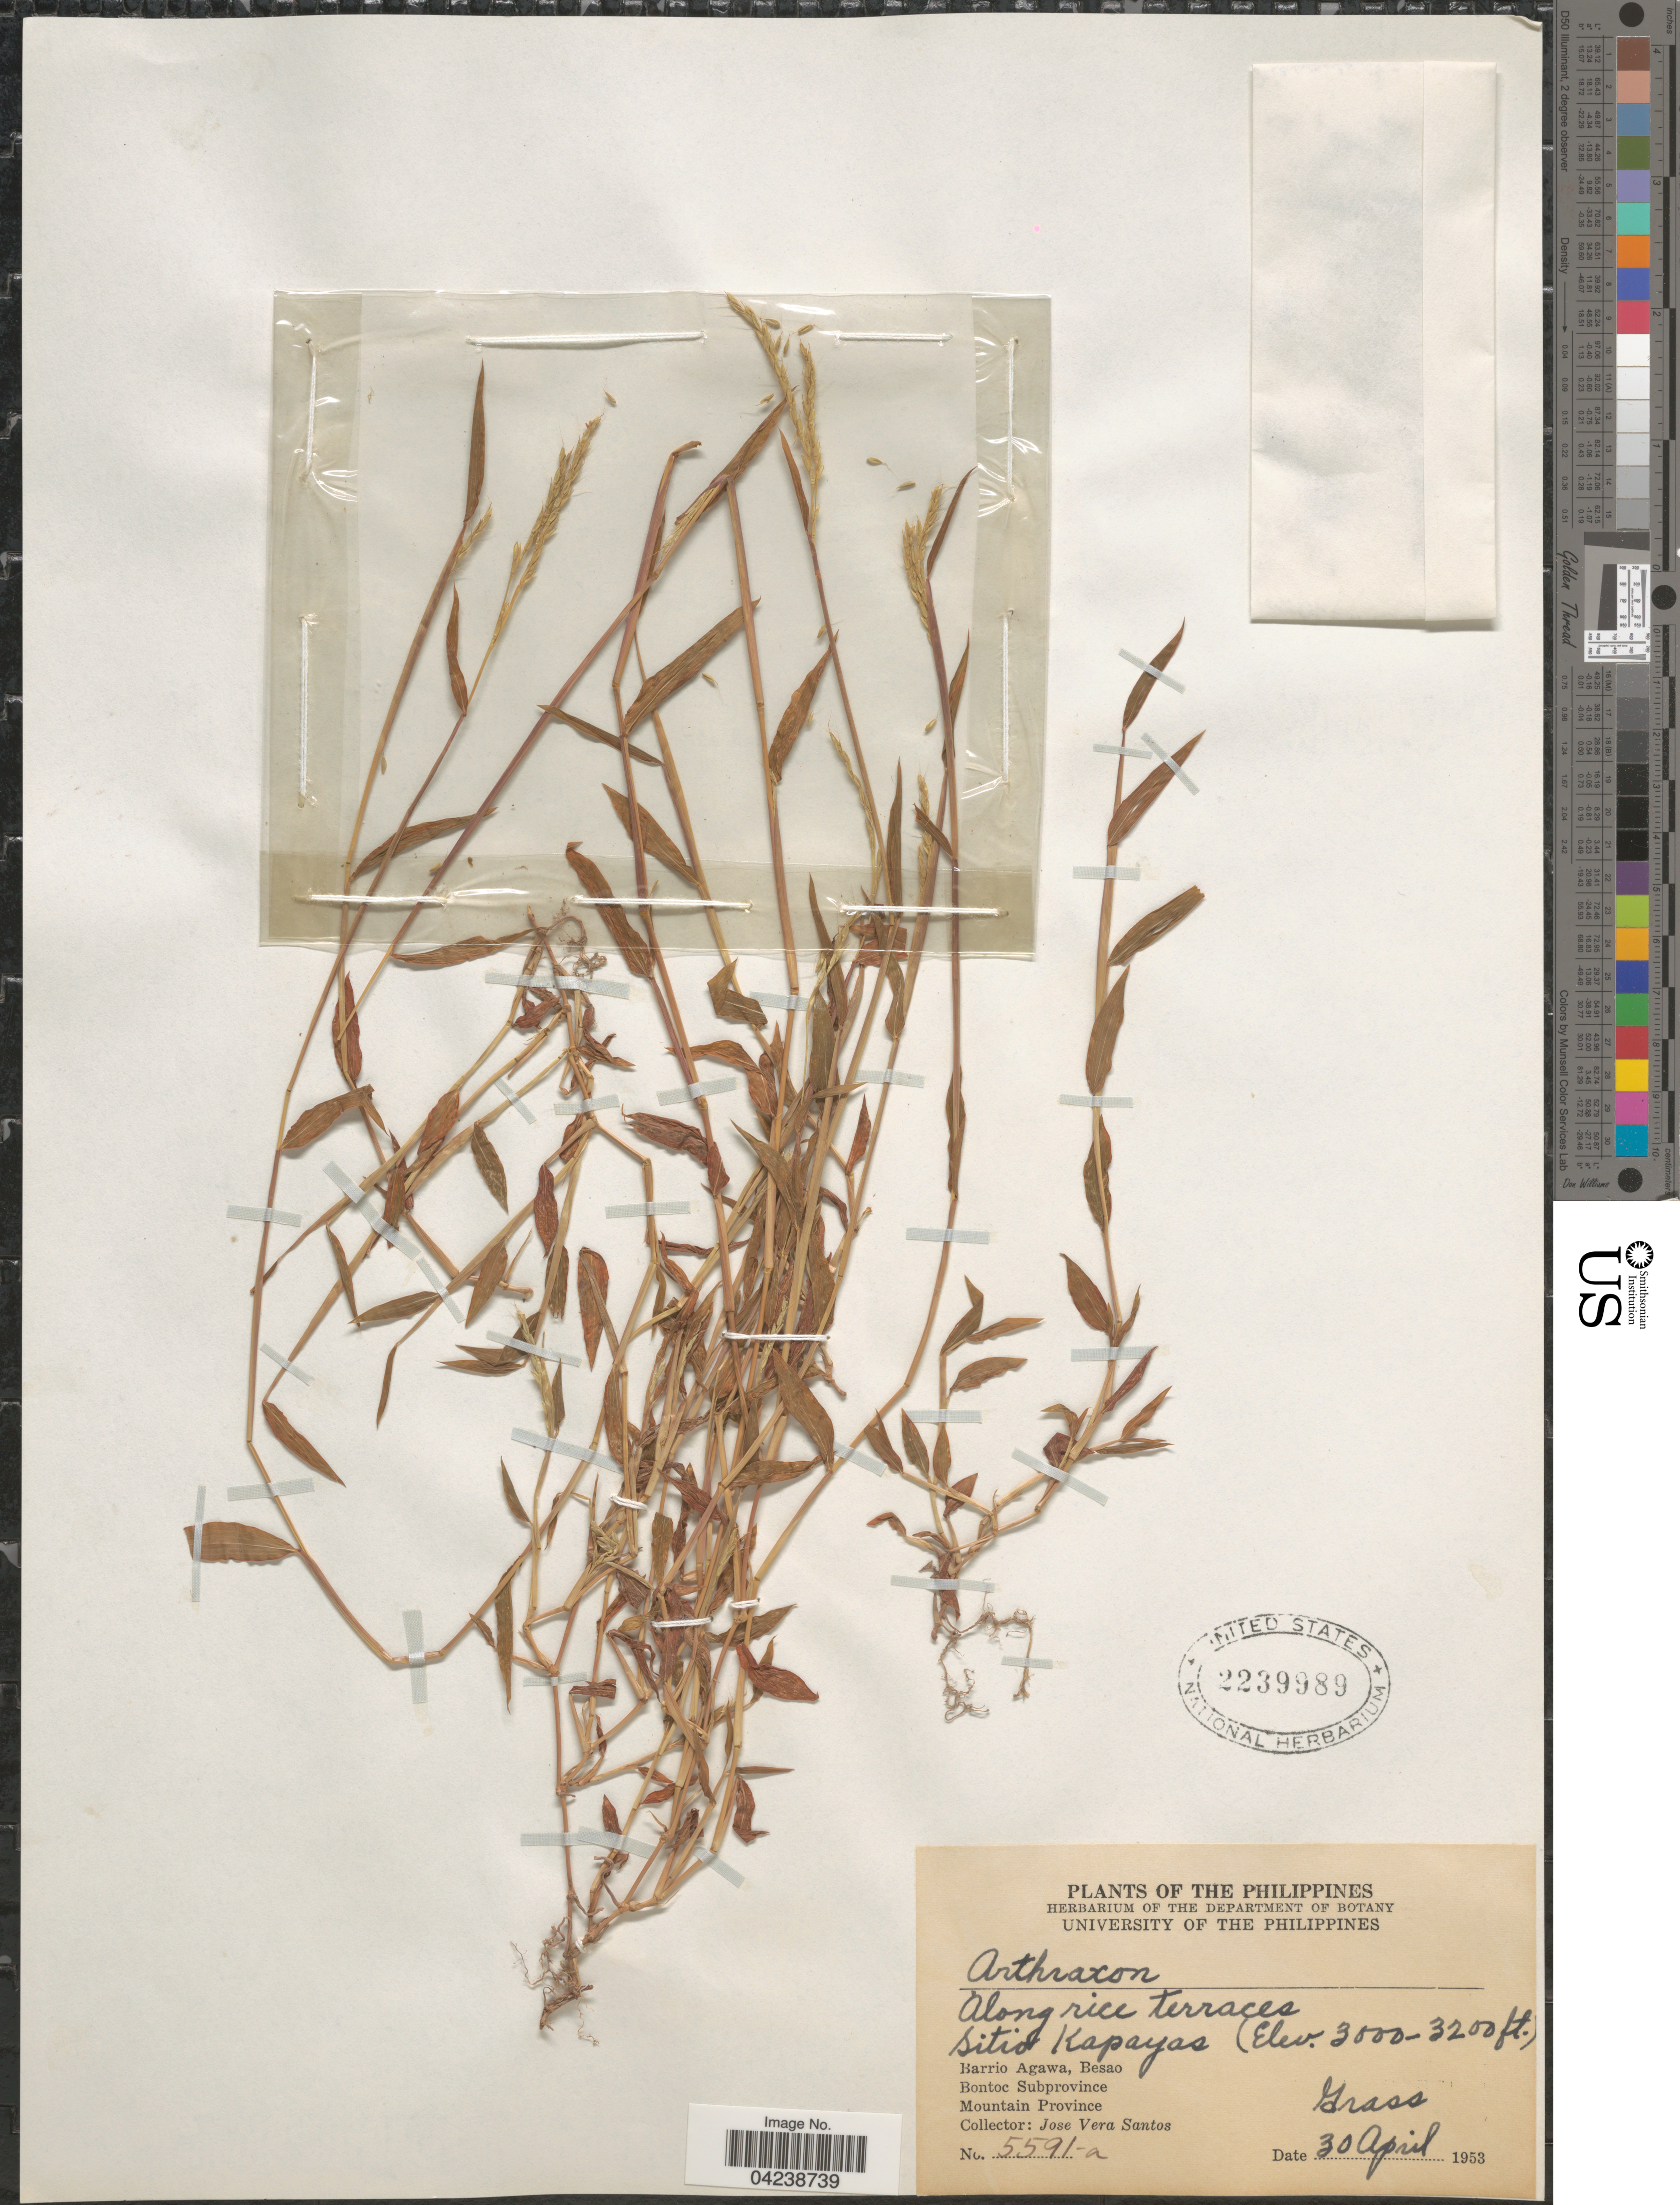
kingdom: Plantae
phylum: Tracheophyta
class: Liliopsida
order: Poales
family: Poaceae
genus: Arthraxon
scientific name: Arthraxon hispidus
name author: (Thunb.) Makino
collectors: J. Santos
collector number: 5591a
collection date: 1953-04-30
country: Philippines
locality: Along rice terraces. Sitio Kapayas. Barrio Agawa, Besao. Bontoc Subprovince. Mountain Province.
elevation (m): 914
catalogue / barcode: US 2239989